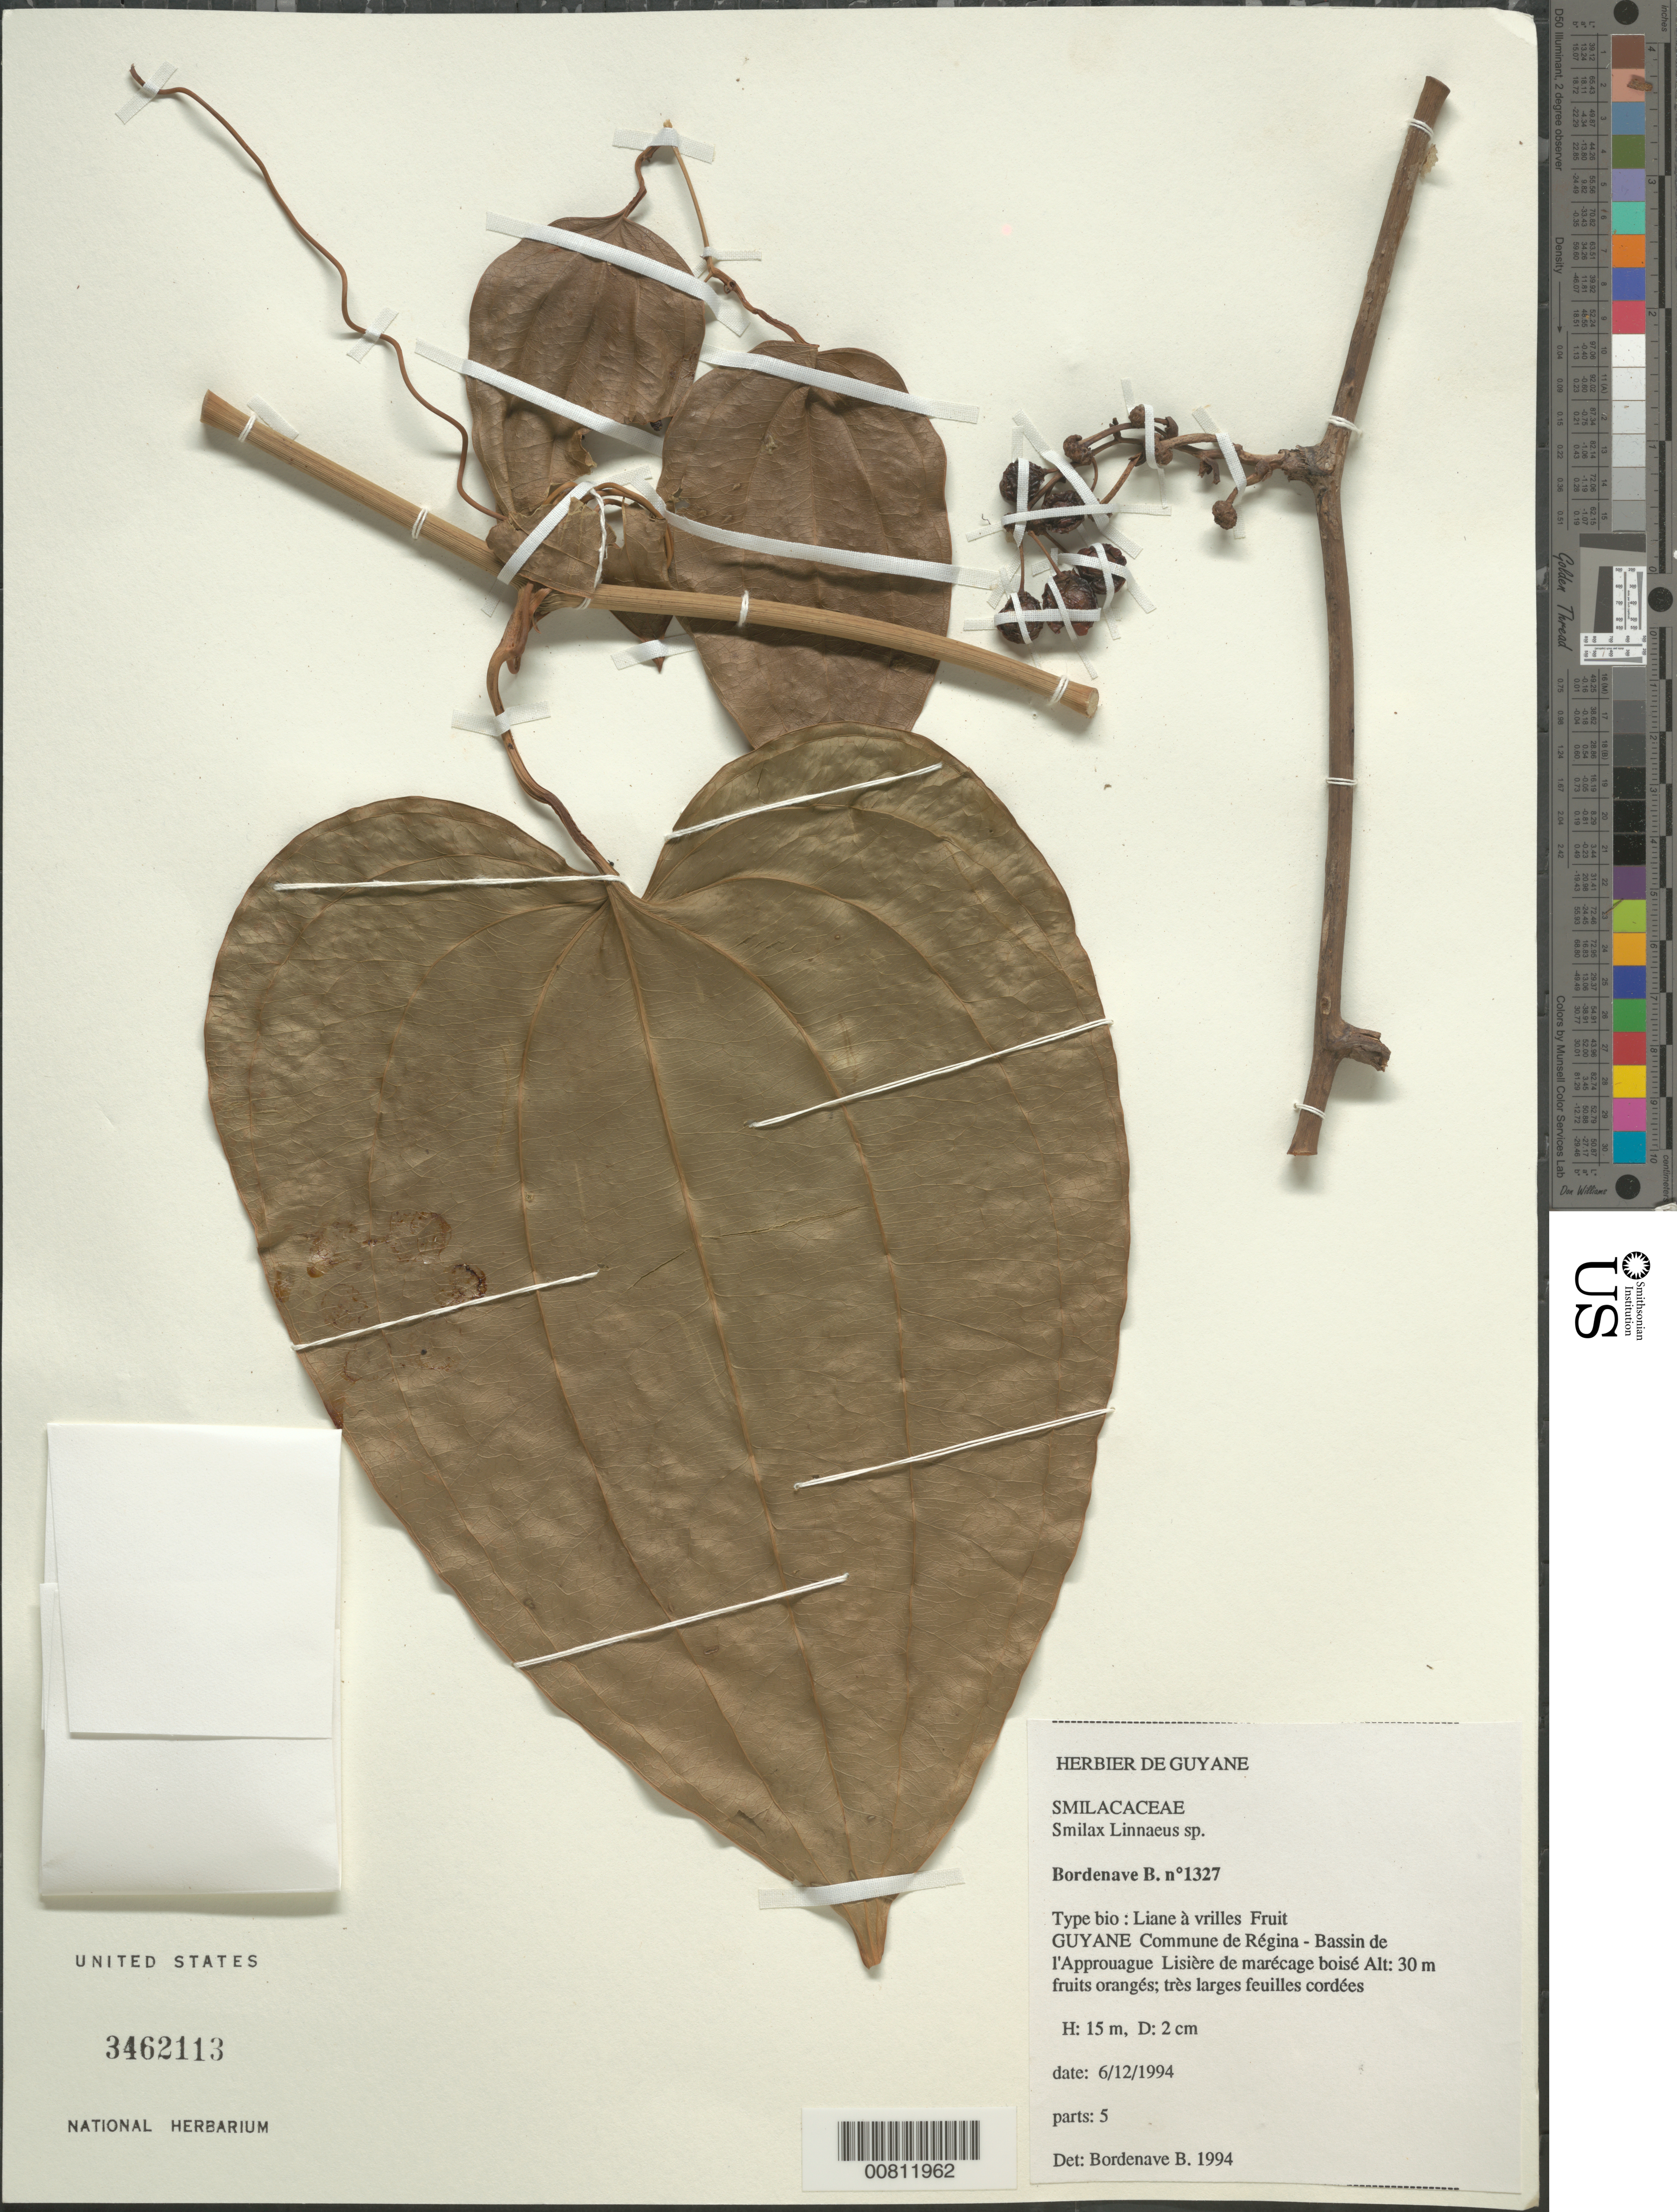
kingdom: Plantae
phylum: Tracheophyta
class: Liliopsida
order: Liliales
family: Smilacaceae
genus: Smilax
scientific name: Smilax sp.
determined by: Bordenave, B.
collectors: B. Bordenave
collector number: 1327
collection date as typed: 6-Dec-94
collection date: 1994-12-06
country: French Guiana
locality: Commune de Régina, Bassin de l'Approuague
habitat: Lisière de marécage boisé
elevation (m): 30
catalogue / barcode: US 3462113